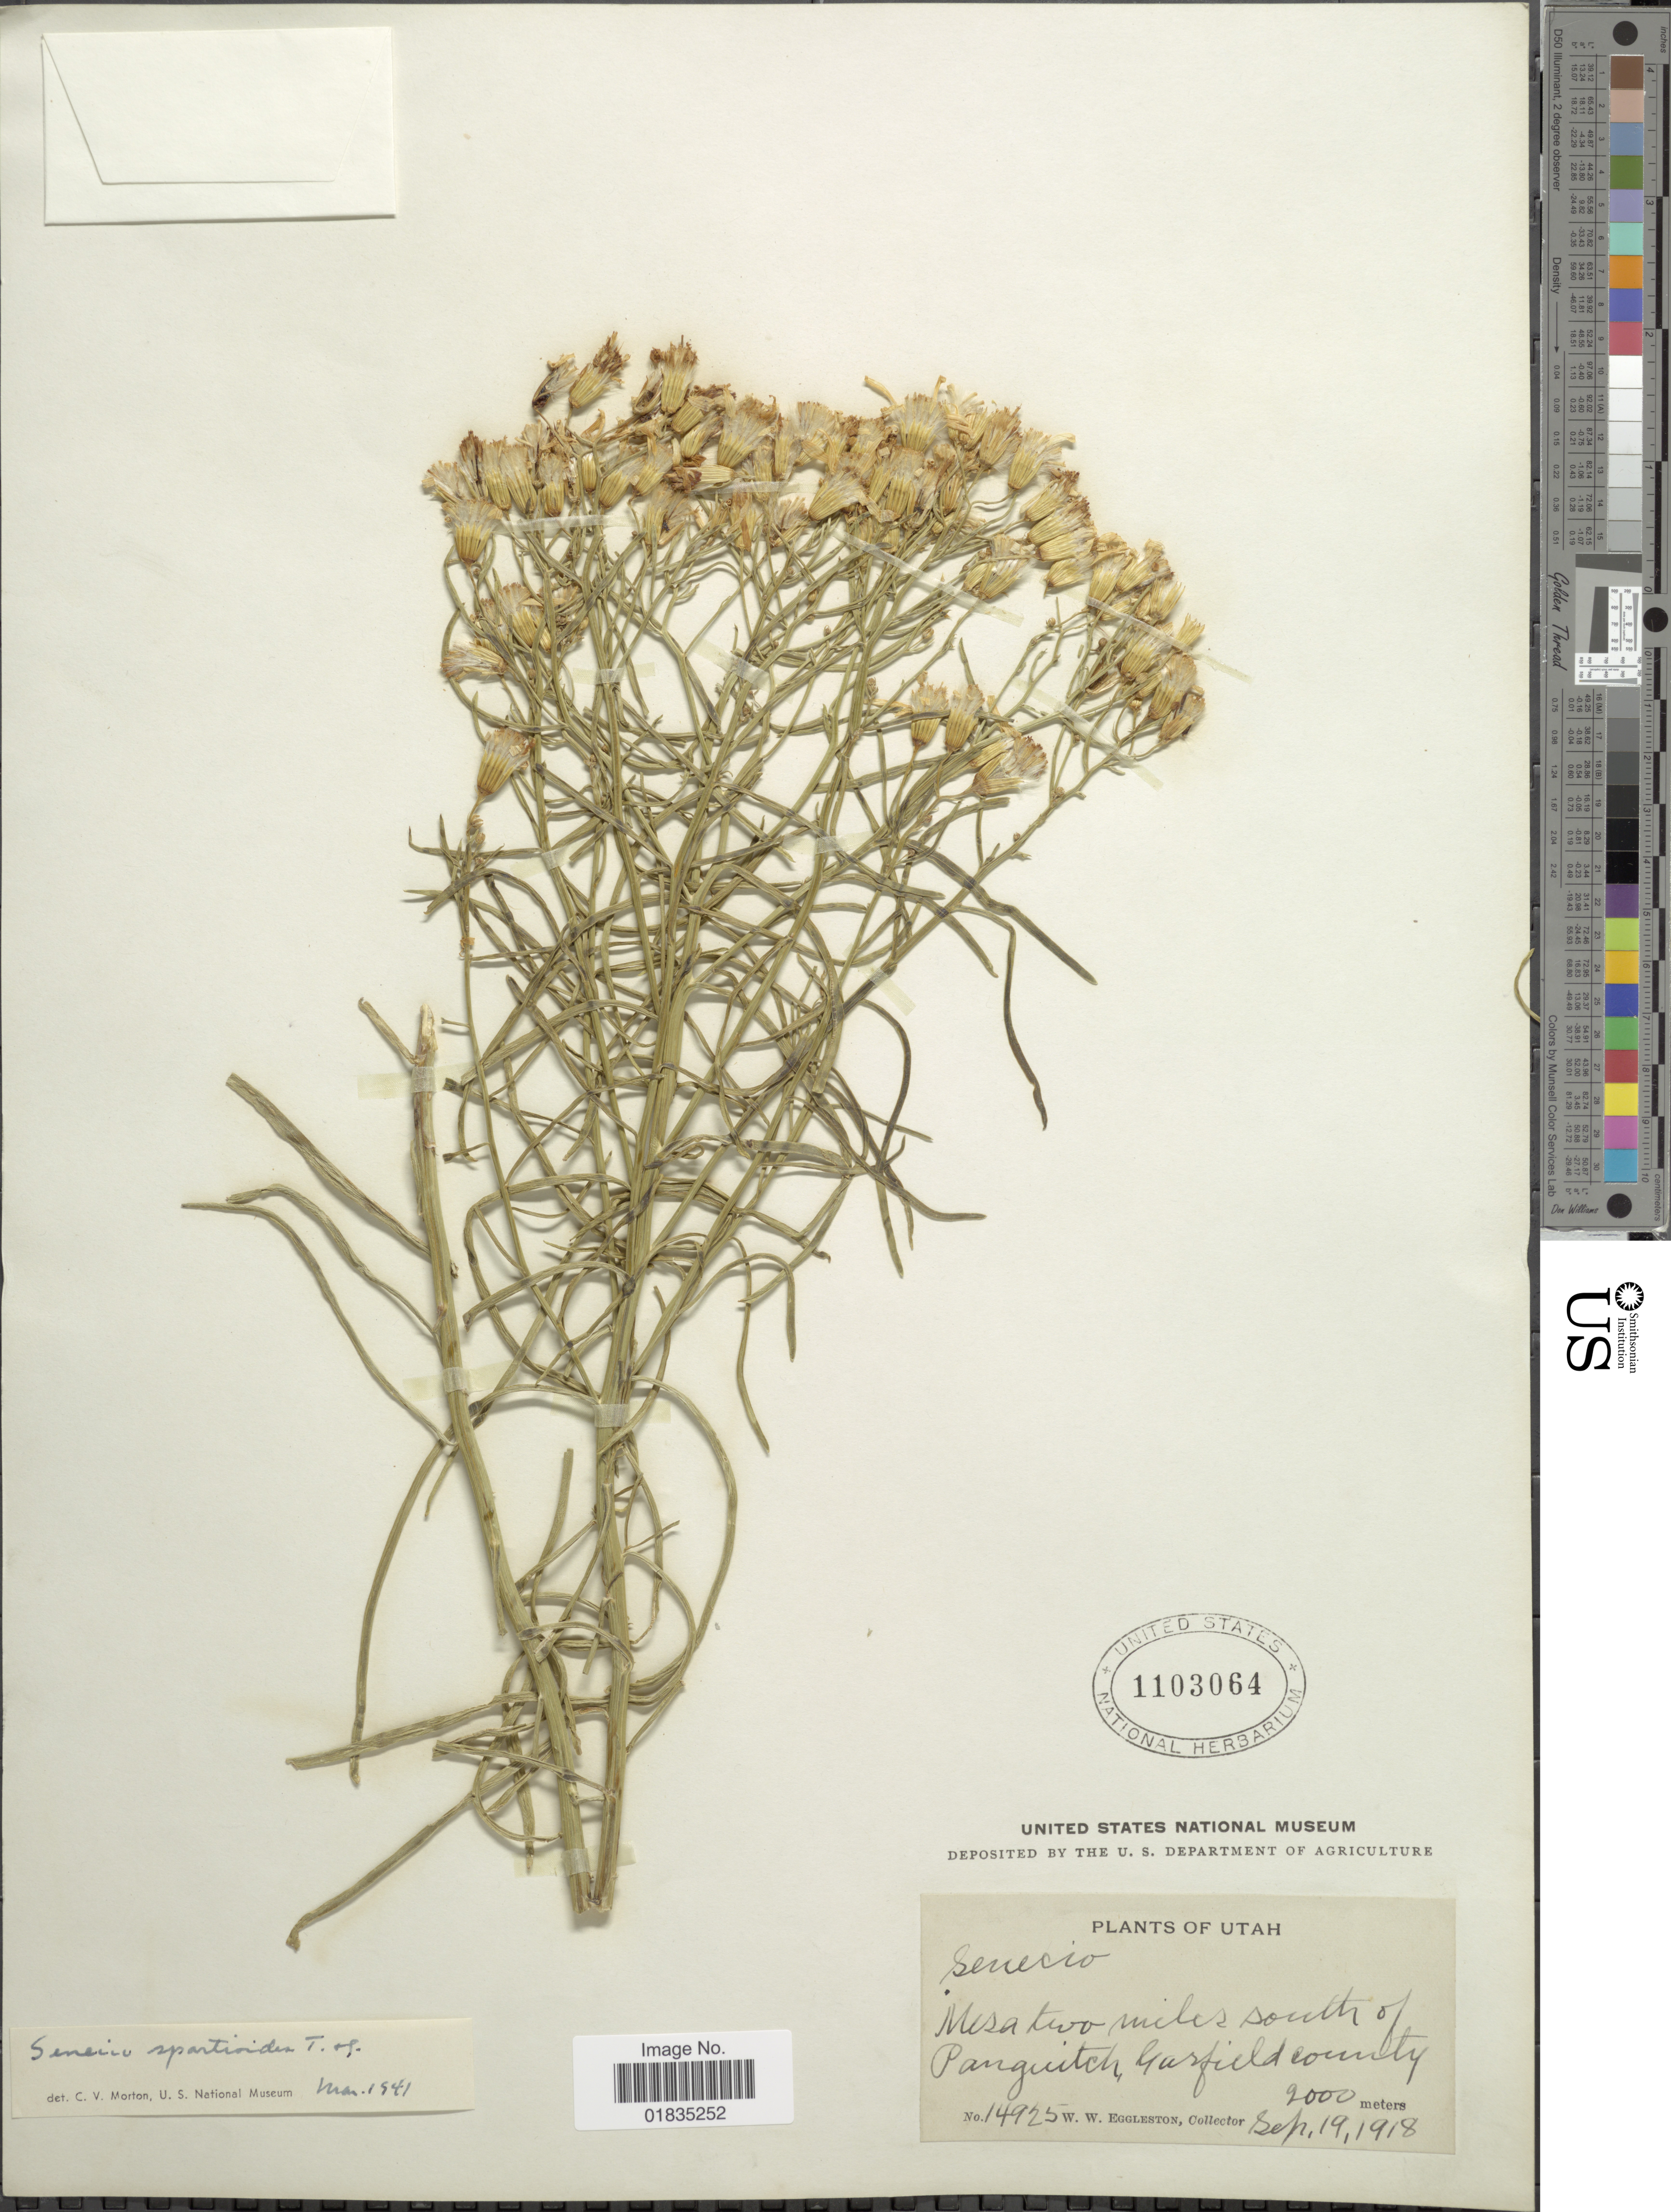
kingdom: Plantae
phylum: Tracheophyta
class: Magnoliopsida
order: Asterales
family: Asteraceae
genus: Senecio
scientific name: Senecio spartioides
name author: Torr. & A. Gray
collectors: W. W. Eggleston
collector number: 14925*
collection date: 1918-09-19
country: United States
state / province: Utah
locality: Mesa two miles south of Panguitch, Garfield County.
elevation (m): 2000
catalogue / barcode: US 1103064